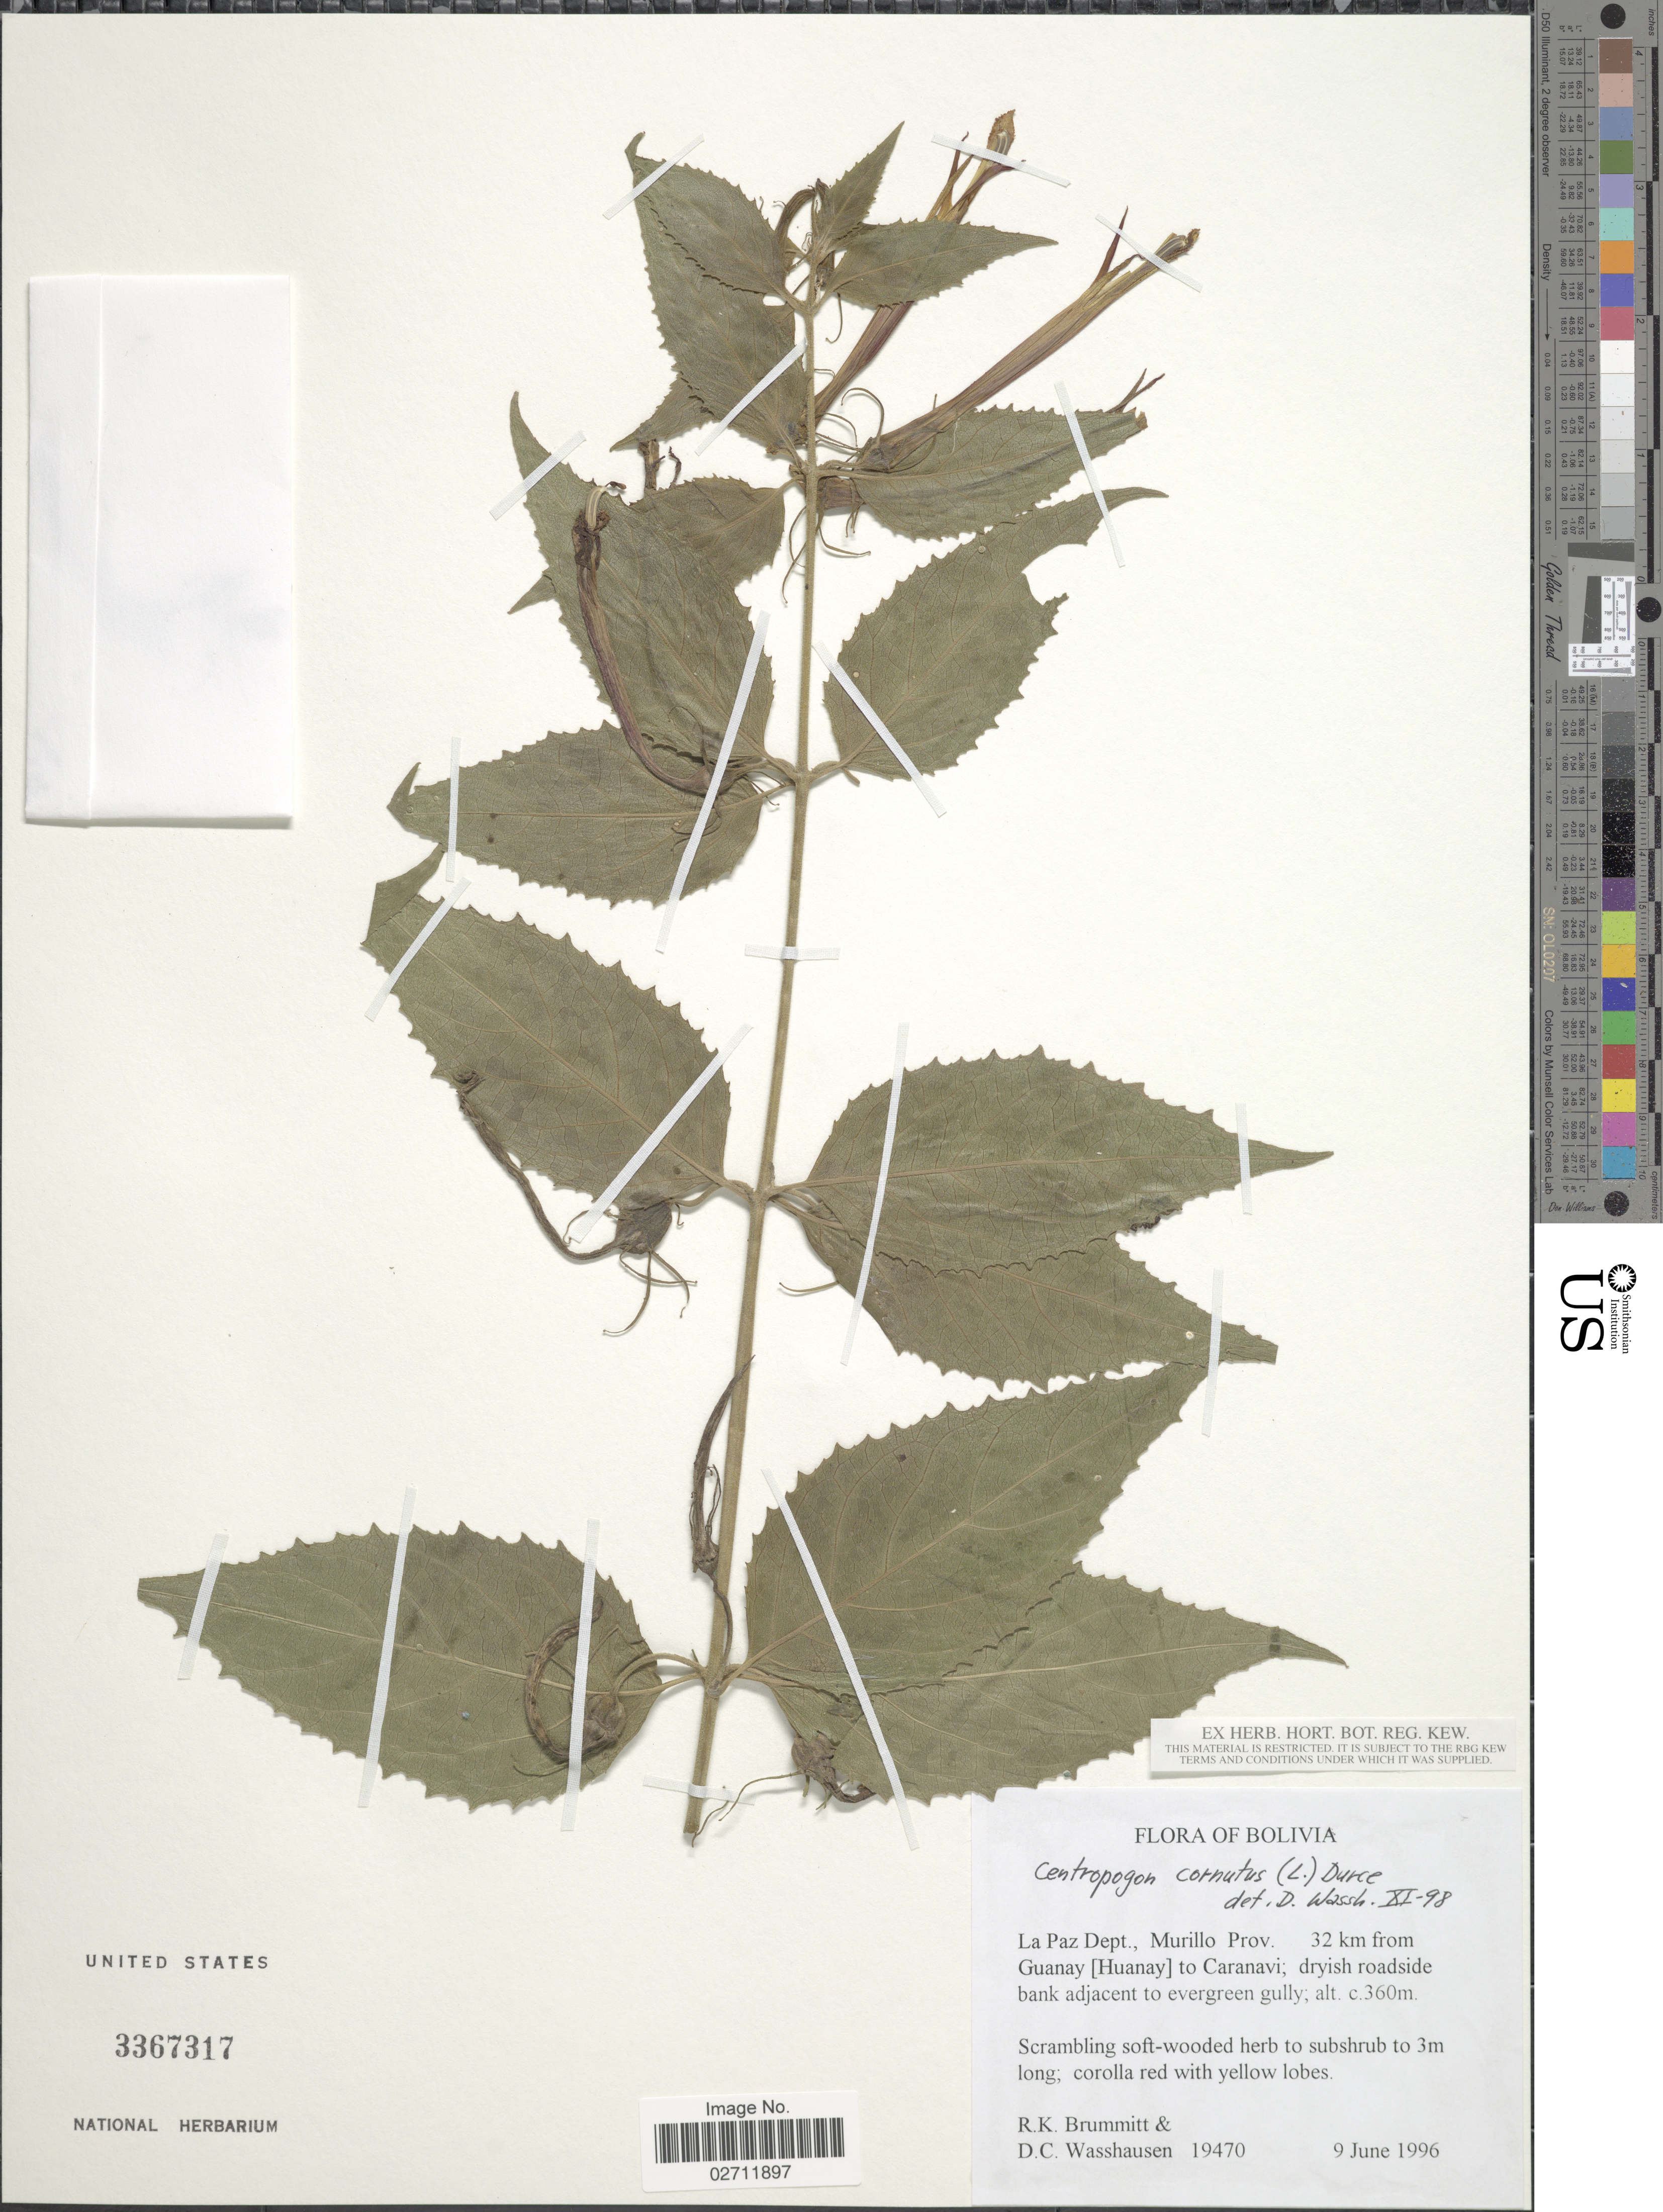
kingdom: Plantae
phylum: Tracheophyta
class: Magnoliopsida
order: Asterales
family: Campanulaceae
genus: Centropogon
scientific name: Centropogon cornutus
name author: (L.) Druce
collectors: R. K. Brummitt & D. C. Wasshausen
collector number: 19470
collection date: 1996-06-09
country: Bolivia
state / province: La Paz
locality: Murillo Prov. 32 km from Guanay [Huanay] to Caranavi; dryish roadside bank adjacent to evergreen gully.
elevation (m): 360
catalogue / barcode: US 3367317